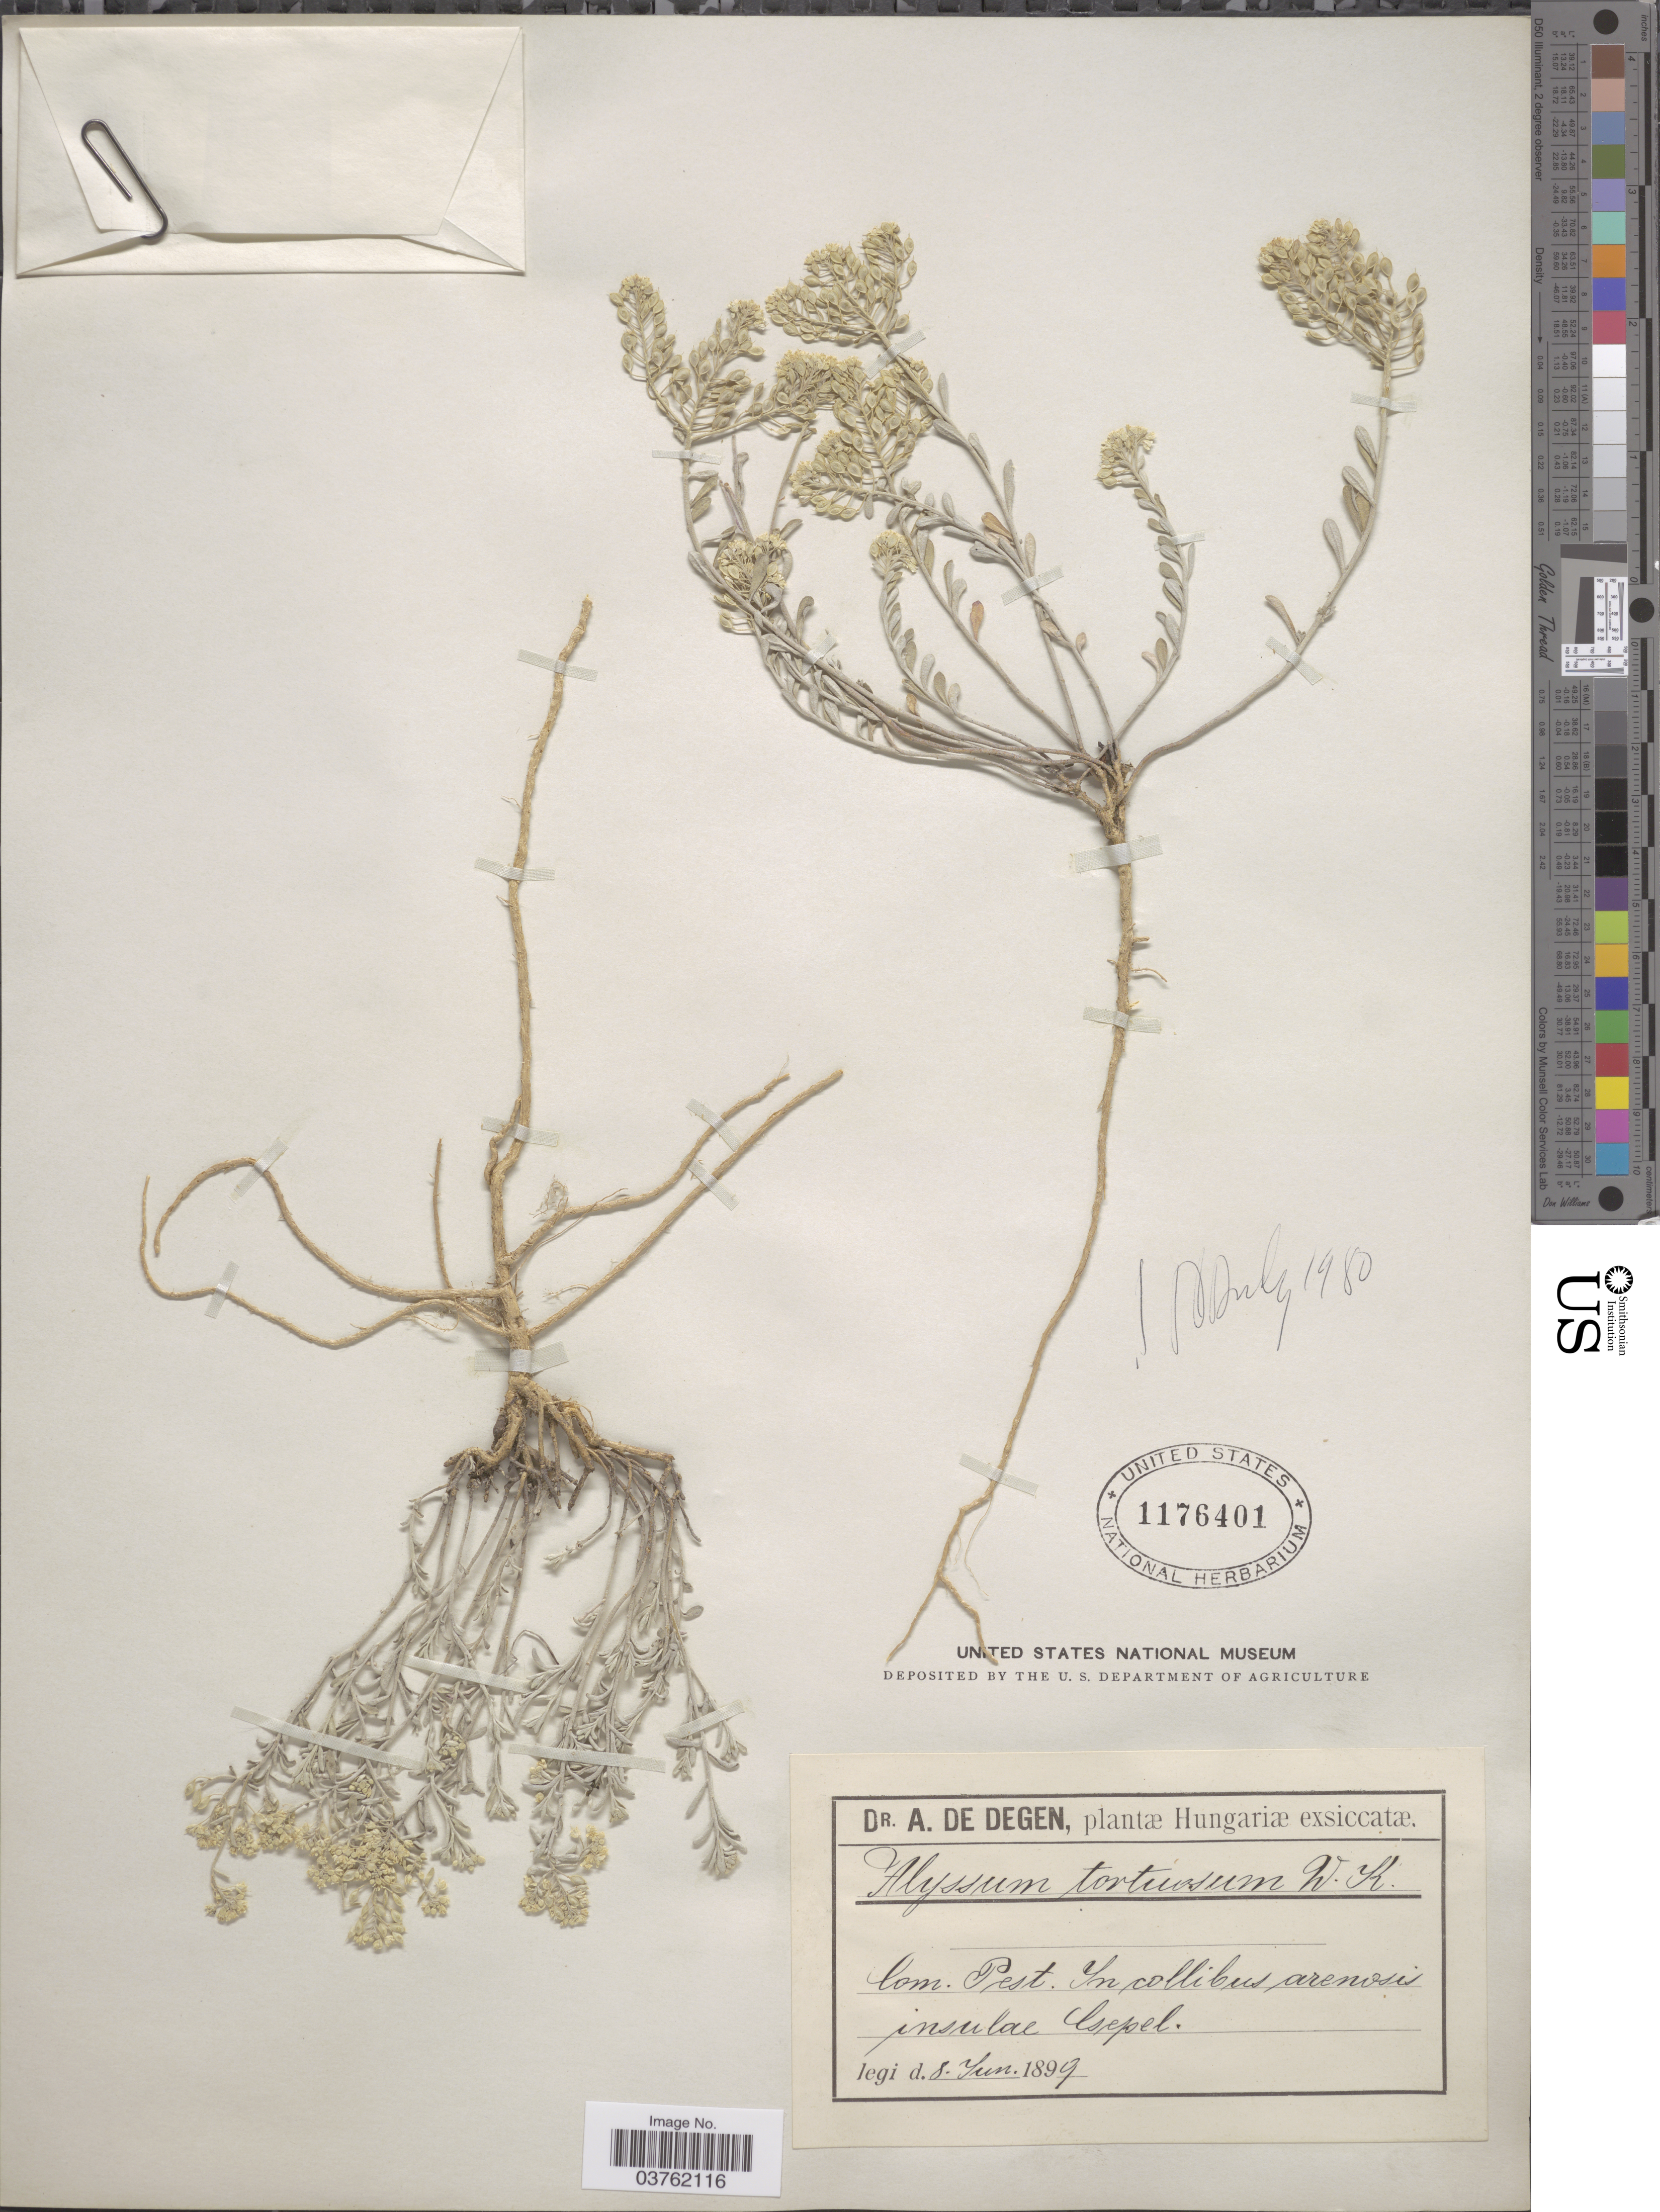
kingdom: Plantae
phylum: Tracheophyta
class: Magnoliopsida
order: Brassicales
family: Brassicaceae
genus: Alyssum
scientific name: Alyssum tortuosum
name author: Waldst. & Kit.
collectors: A. Degen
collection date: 1899-06-08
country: Hungary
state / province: Budapest, Capital District of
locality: Com. Pest. In collibus arenosis insulae Csepel.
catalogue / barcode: US 1176401